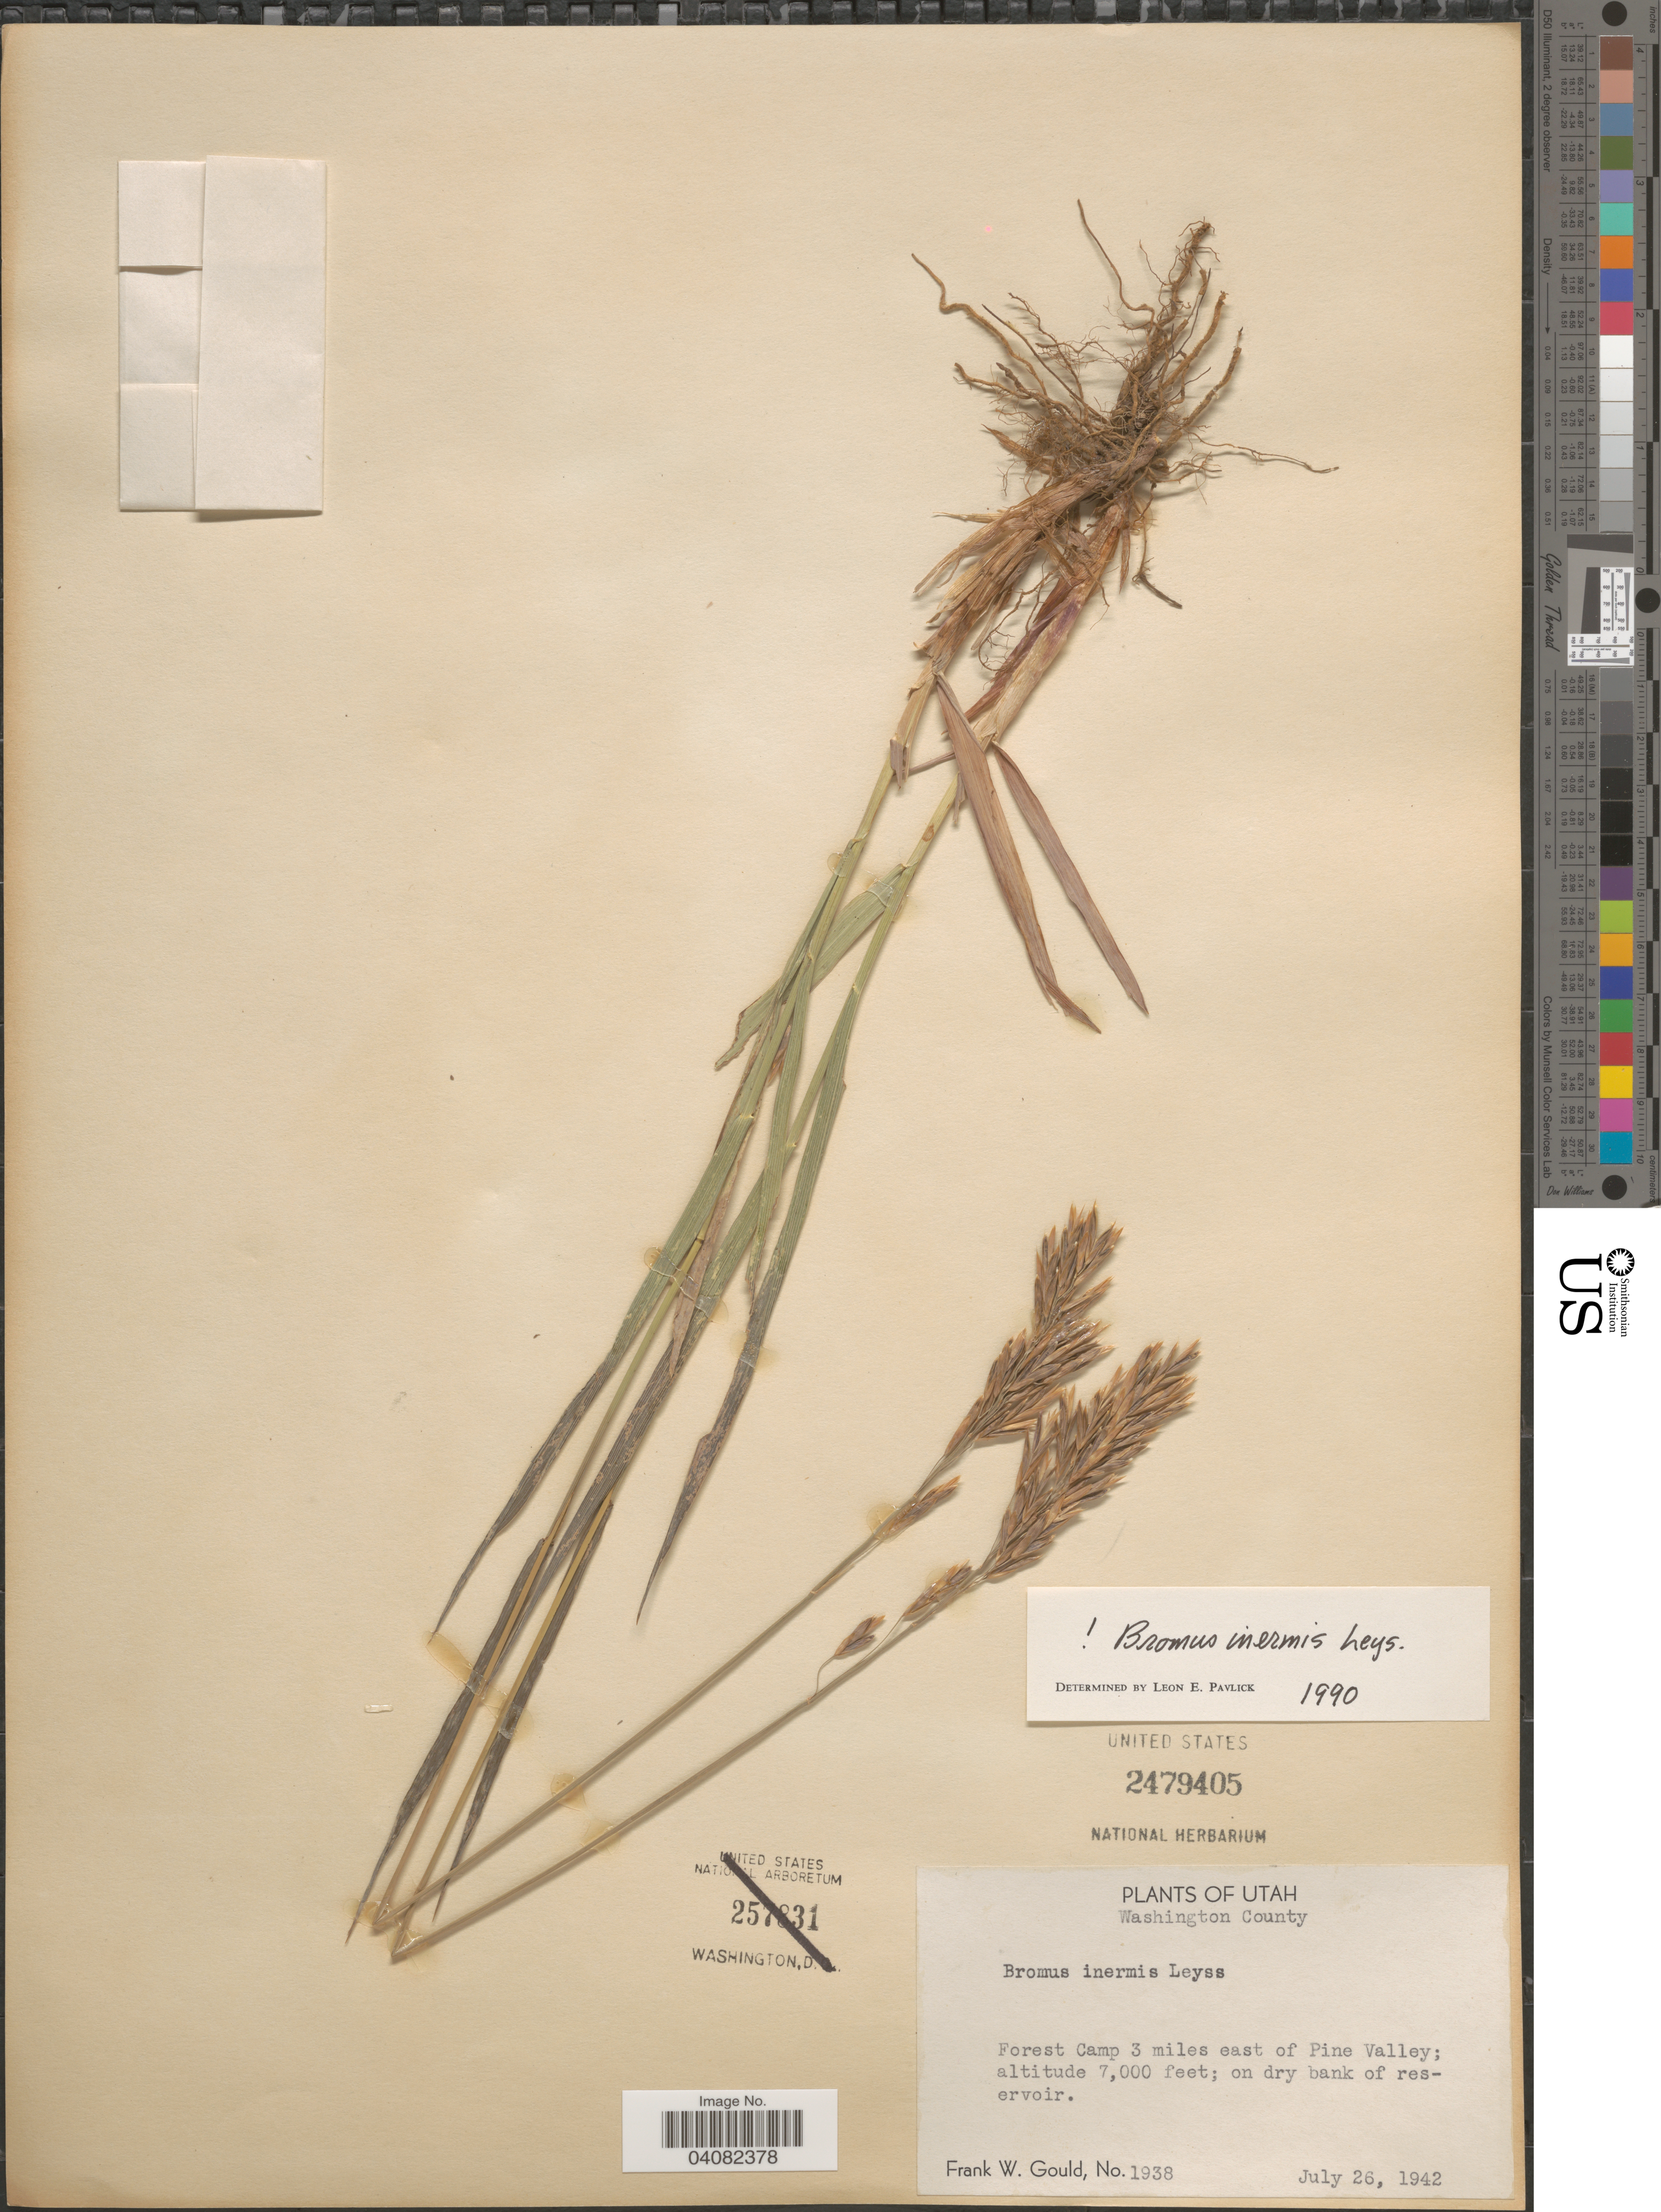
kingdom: Plantae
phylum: Tracheophyta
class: Liliopsida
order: Poales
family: Poaceae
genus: Bromus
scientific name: Bromus inermis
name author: Leyss.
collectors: F. W. Gould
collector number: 1938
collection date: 1942-07-26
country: United States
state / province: Utah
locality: Washington County. Forest Camp 3 miles east of Pine Valley.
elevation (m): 2134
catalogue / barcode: US 2479405